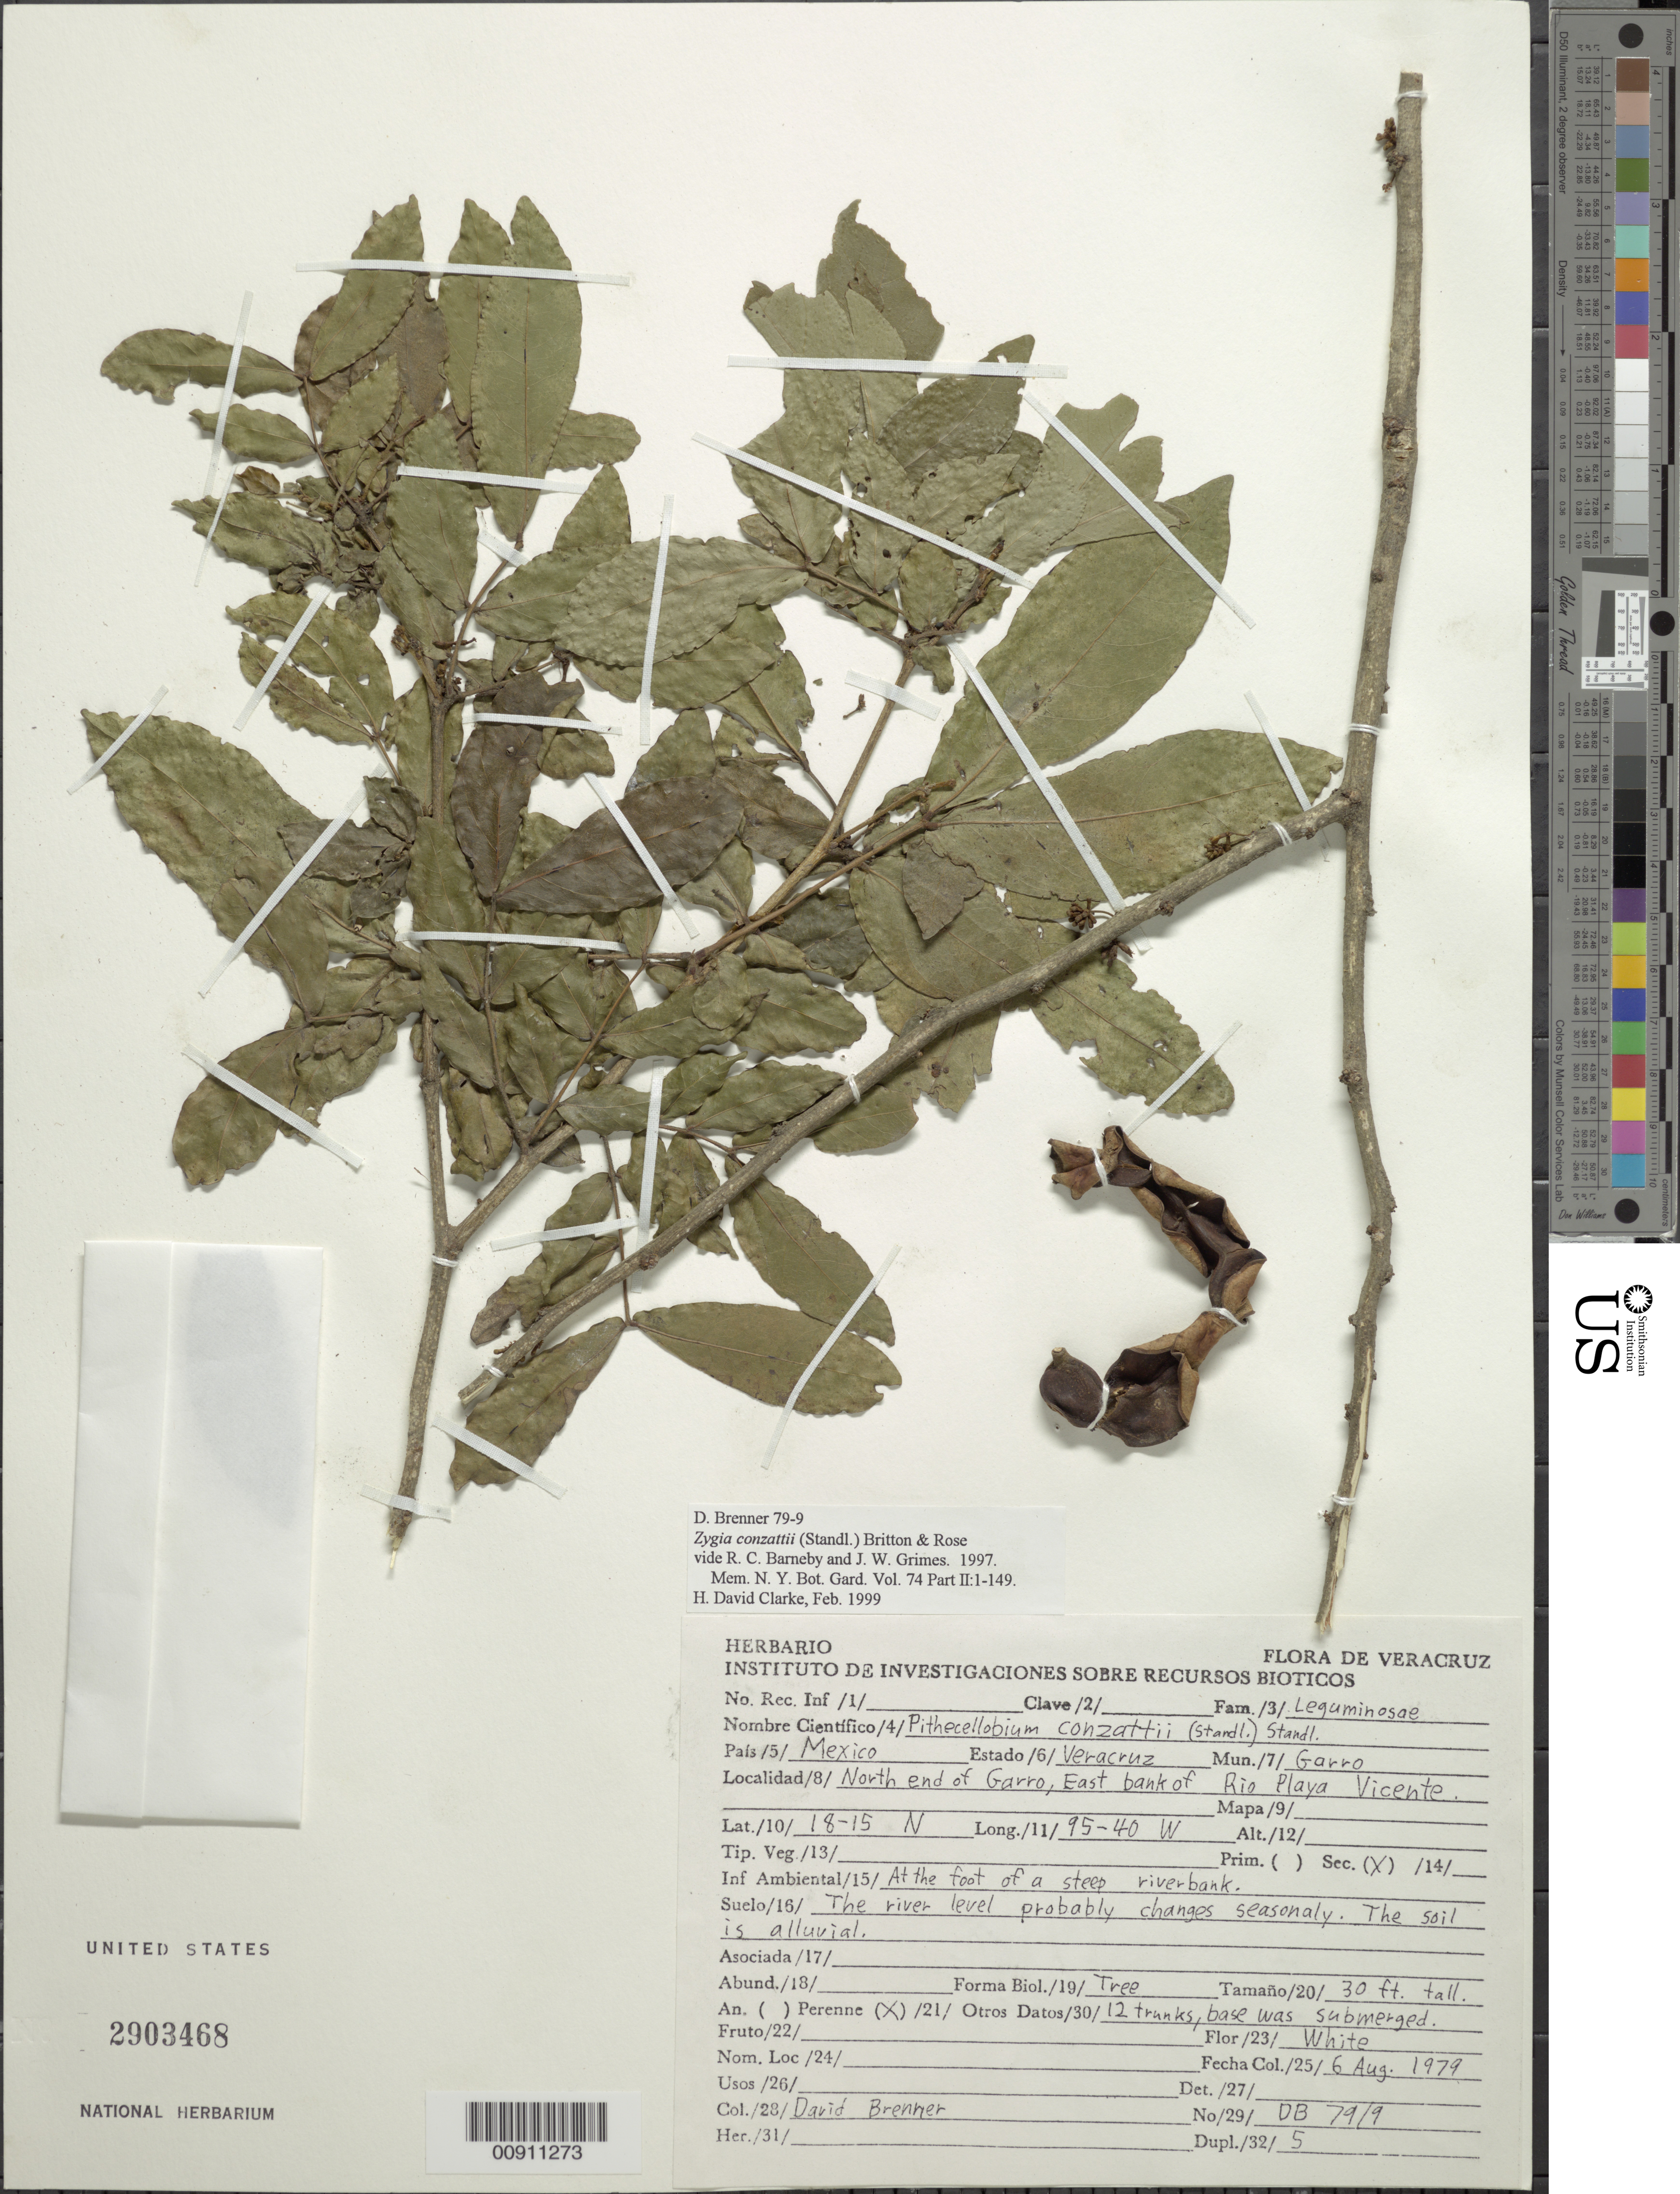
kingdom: Plantae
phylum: Tracheophyta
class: Magnoliopsida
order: Fabales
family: Fabaceae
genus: Zygia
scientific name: Zygia conzattii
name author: (Standl.) Britton & Rose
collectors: D. Brenner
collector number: DB 79/9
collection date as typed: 06 Aug 1979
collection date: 1979-08-06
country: Mexico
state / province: Veracruz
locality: North end of Garro, East bank of Río Playa Vicente. Mun. Garro, Vercaruz.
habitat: At foot of steep riverbank. The river level probably changes seasonaly. The soil is alluvial. Veg. Sec.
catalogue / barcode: US 2903468